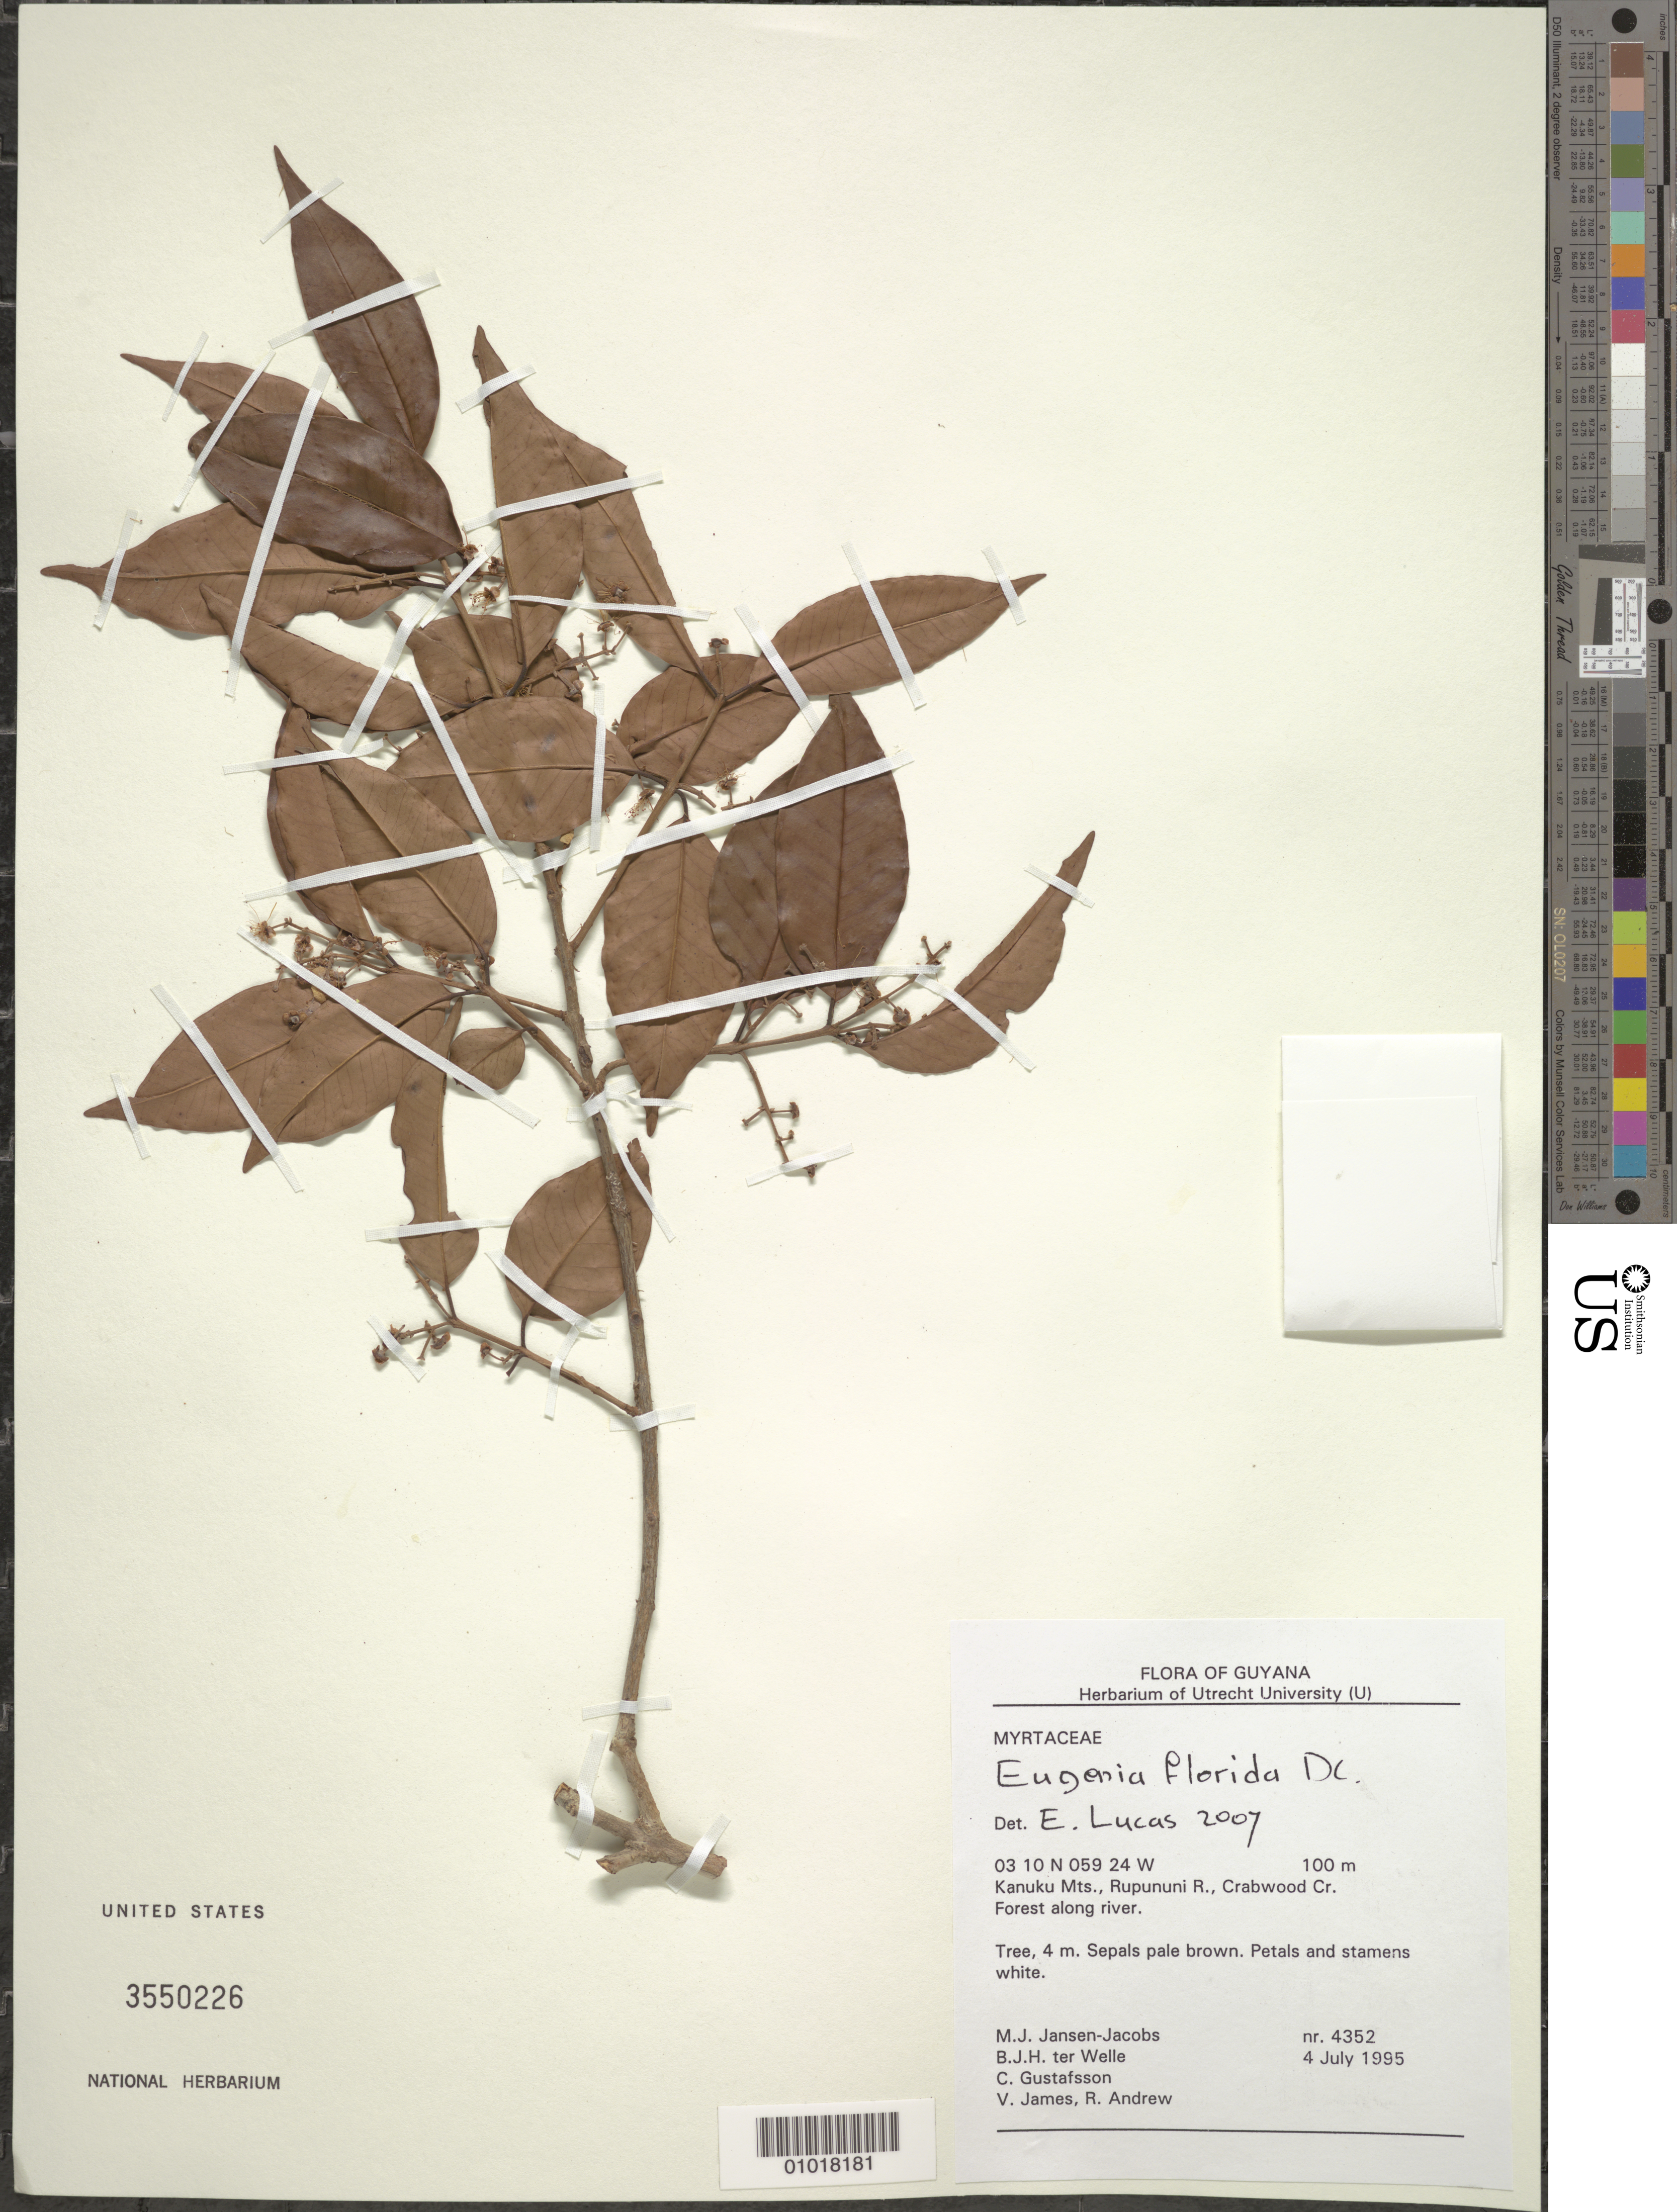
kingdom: Plantae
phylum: Tracheophyta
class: Magnoliopsida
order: Myrtales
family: Myrtaceae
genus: Eugenia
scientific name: Eugenia florida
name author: DC.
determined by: Lucas, E.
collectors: M. J. Jansen-Jacobs, B. Welle, C. G. Gustafsson, V. James & R. Andrew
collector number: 4352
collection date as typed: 4-Jul-95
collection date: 1995-07-04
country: Guyana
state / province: U. Takutu-U. Essequibo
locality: Crabwood Creek, Rupununi River, Kanuku Mts.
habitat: Forest along river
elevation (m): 100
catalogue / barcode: US 3550226